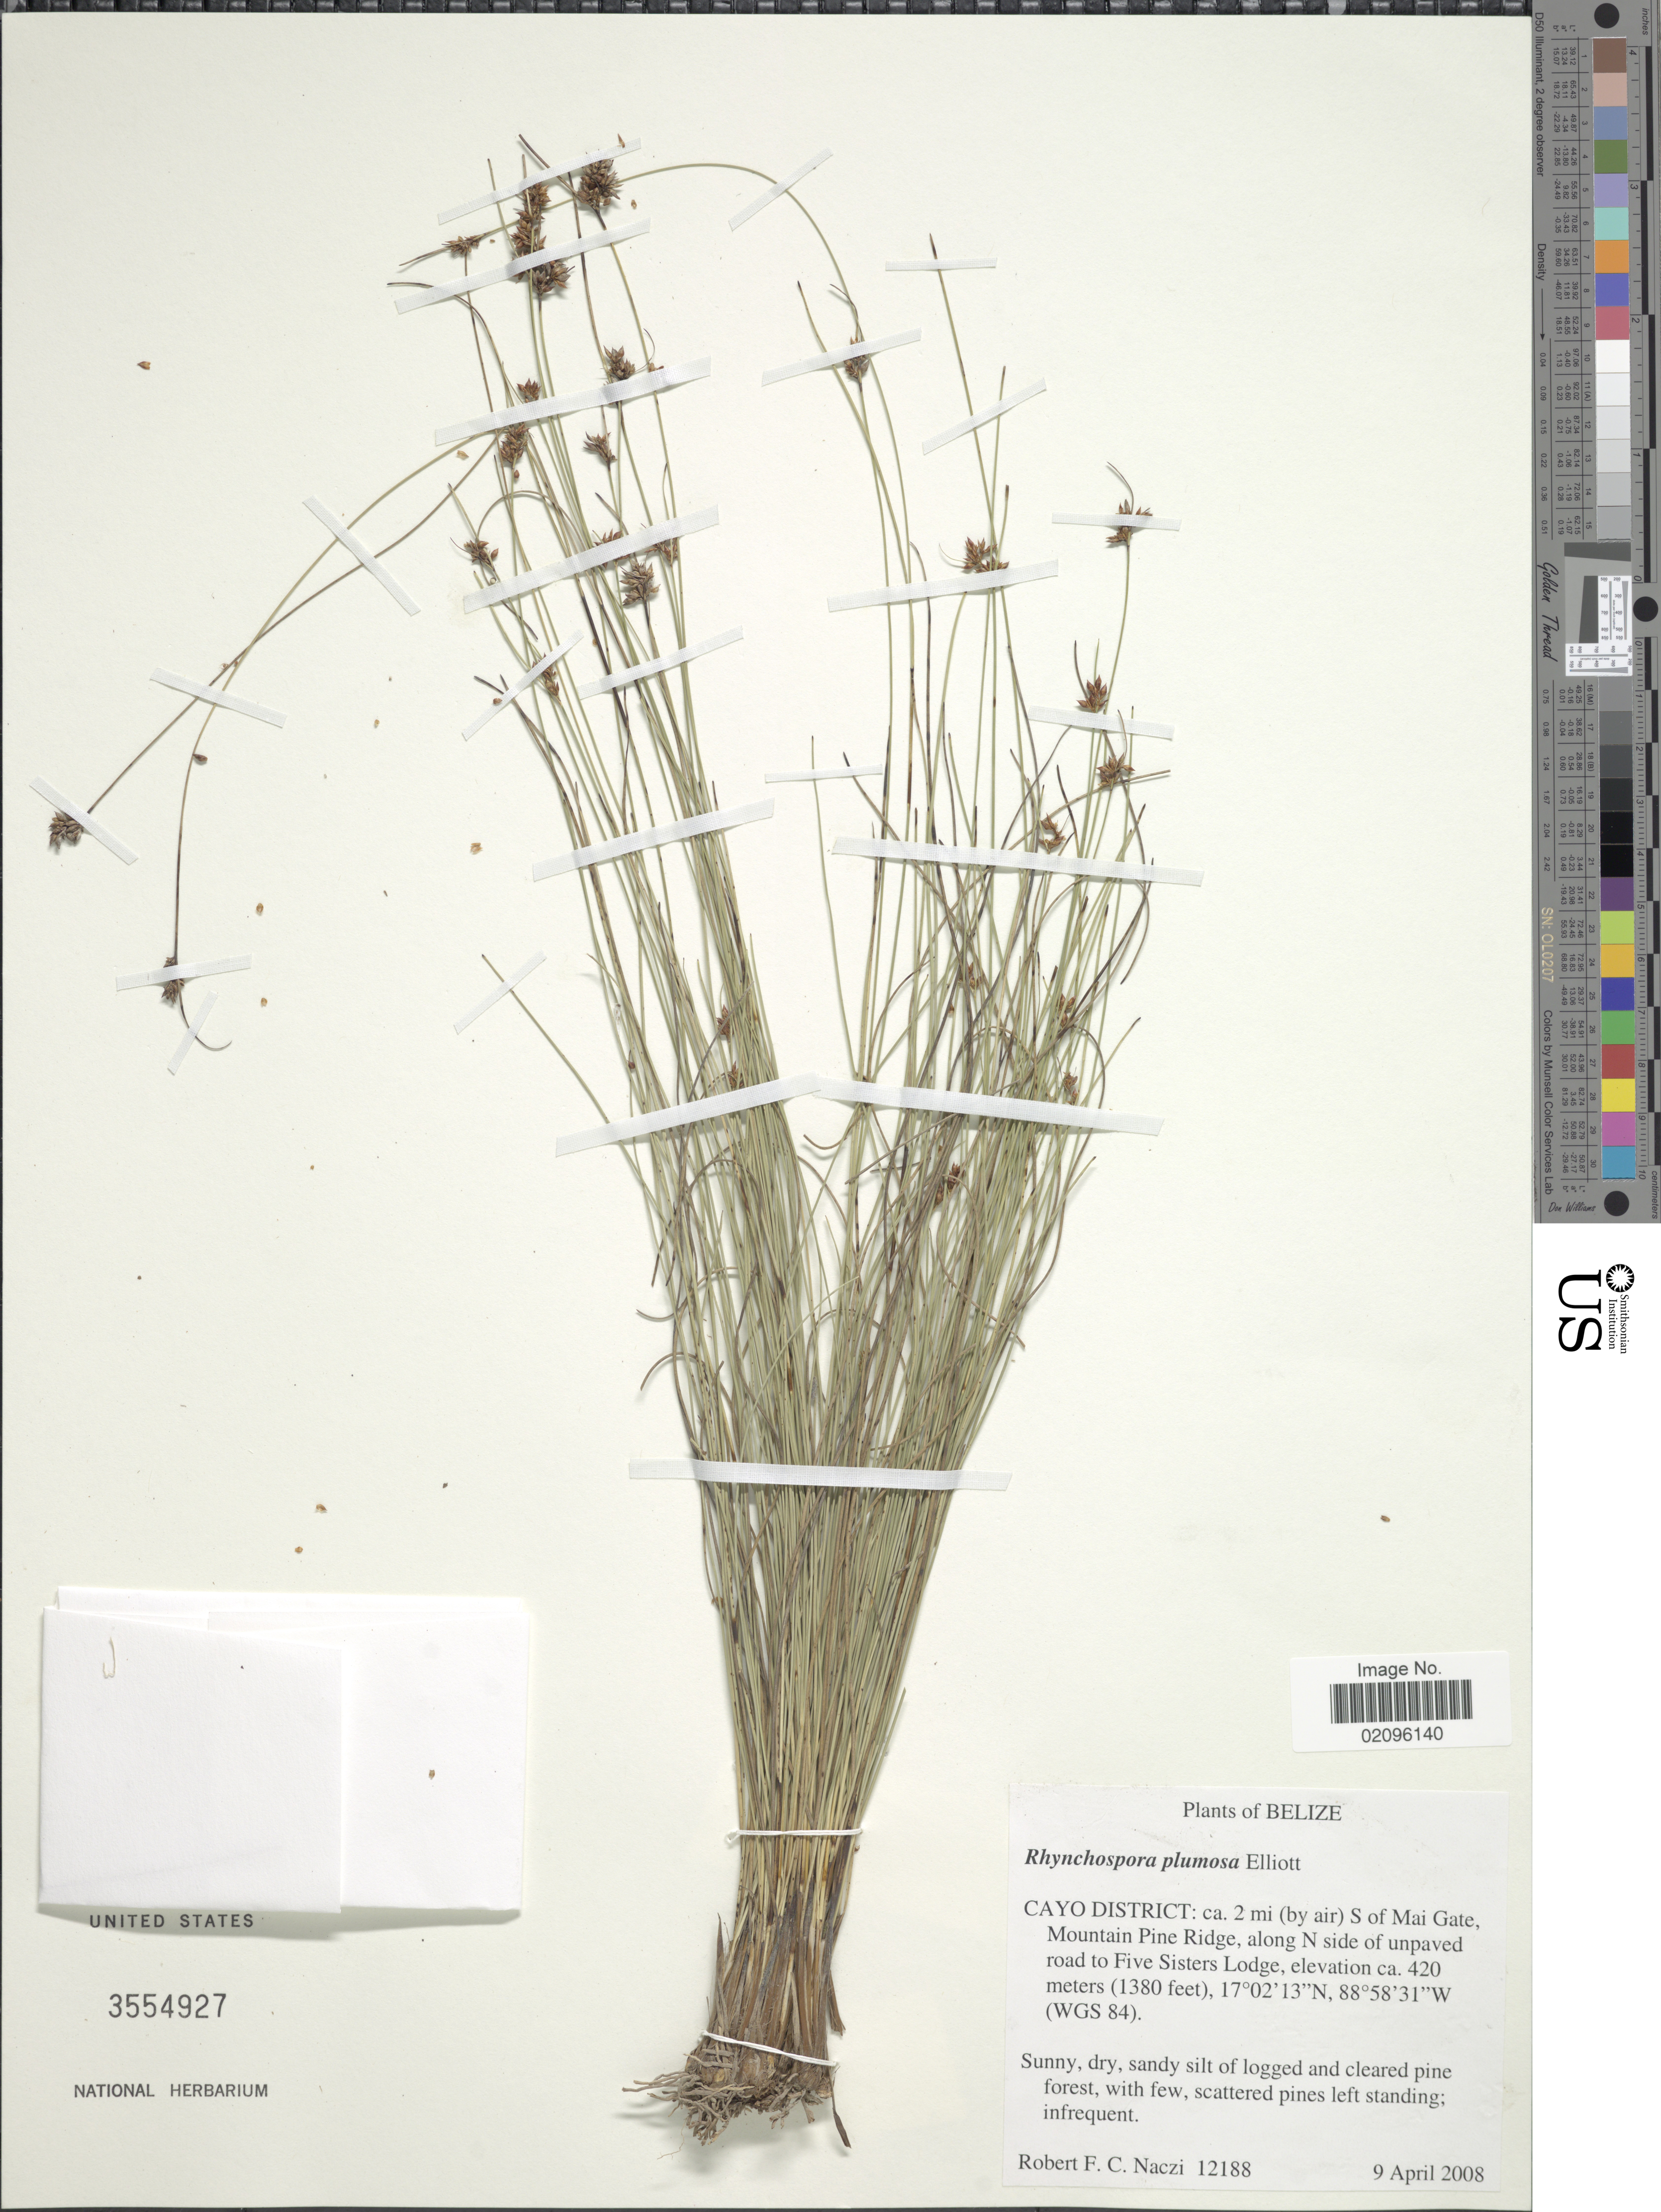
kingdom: Plantae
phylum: Tracheophyta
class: Liliopsida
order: Poales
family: Cyperaceae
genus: Rhynchospora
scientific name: Rhynchospora plumosa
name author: Elliott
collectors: R. F. C. Naczi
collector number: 12188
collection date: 2008-04-09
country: Belize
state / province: Cayo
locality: Ca. 2 mi (by air) S of Mai Gate, Mountain Pine Ridge, along N side of unpaved road to Five Sisters Lodge, (WGS 84).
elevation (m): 420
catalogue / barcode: US 3554927